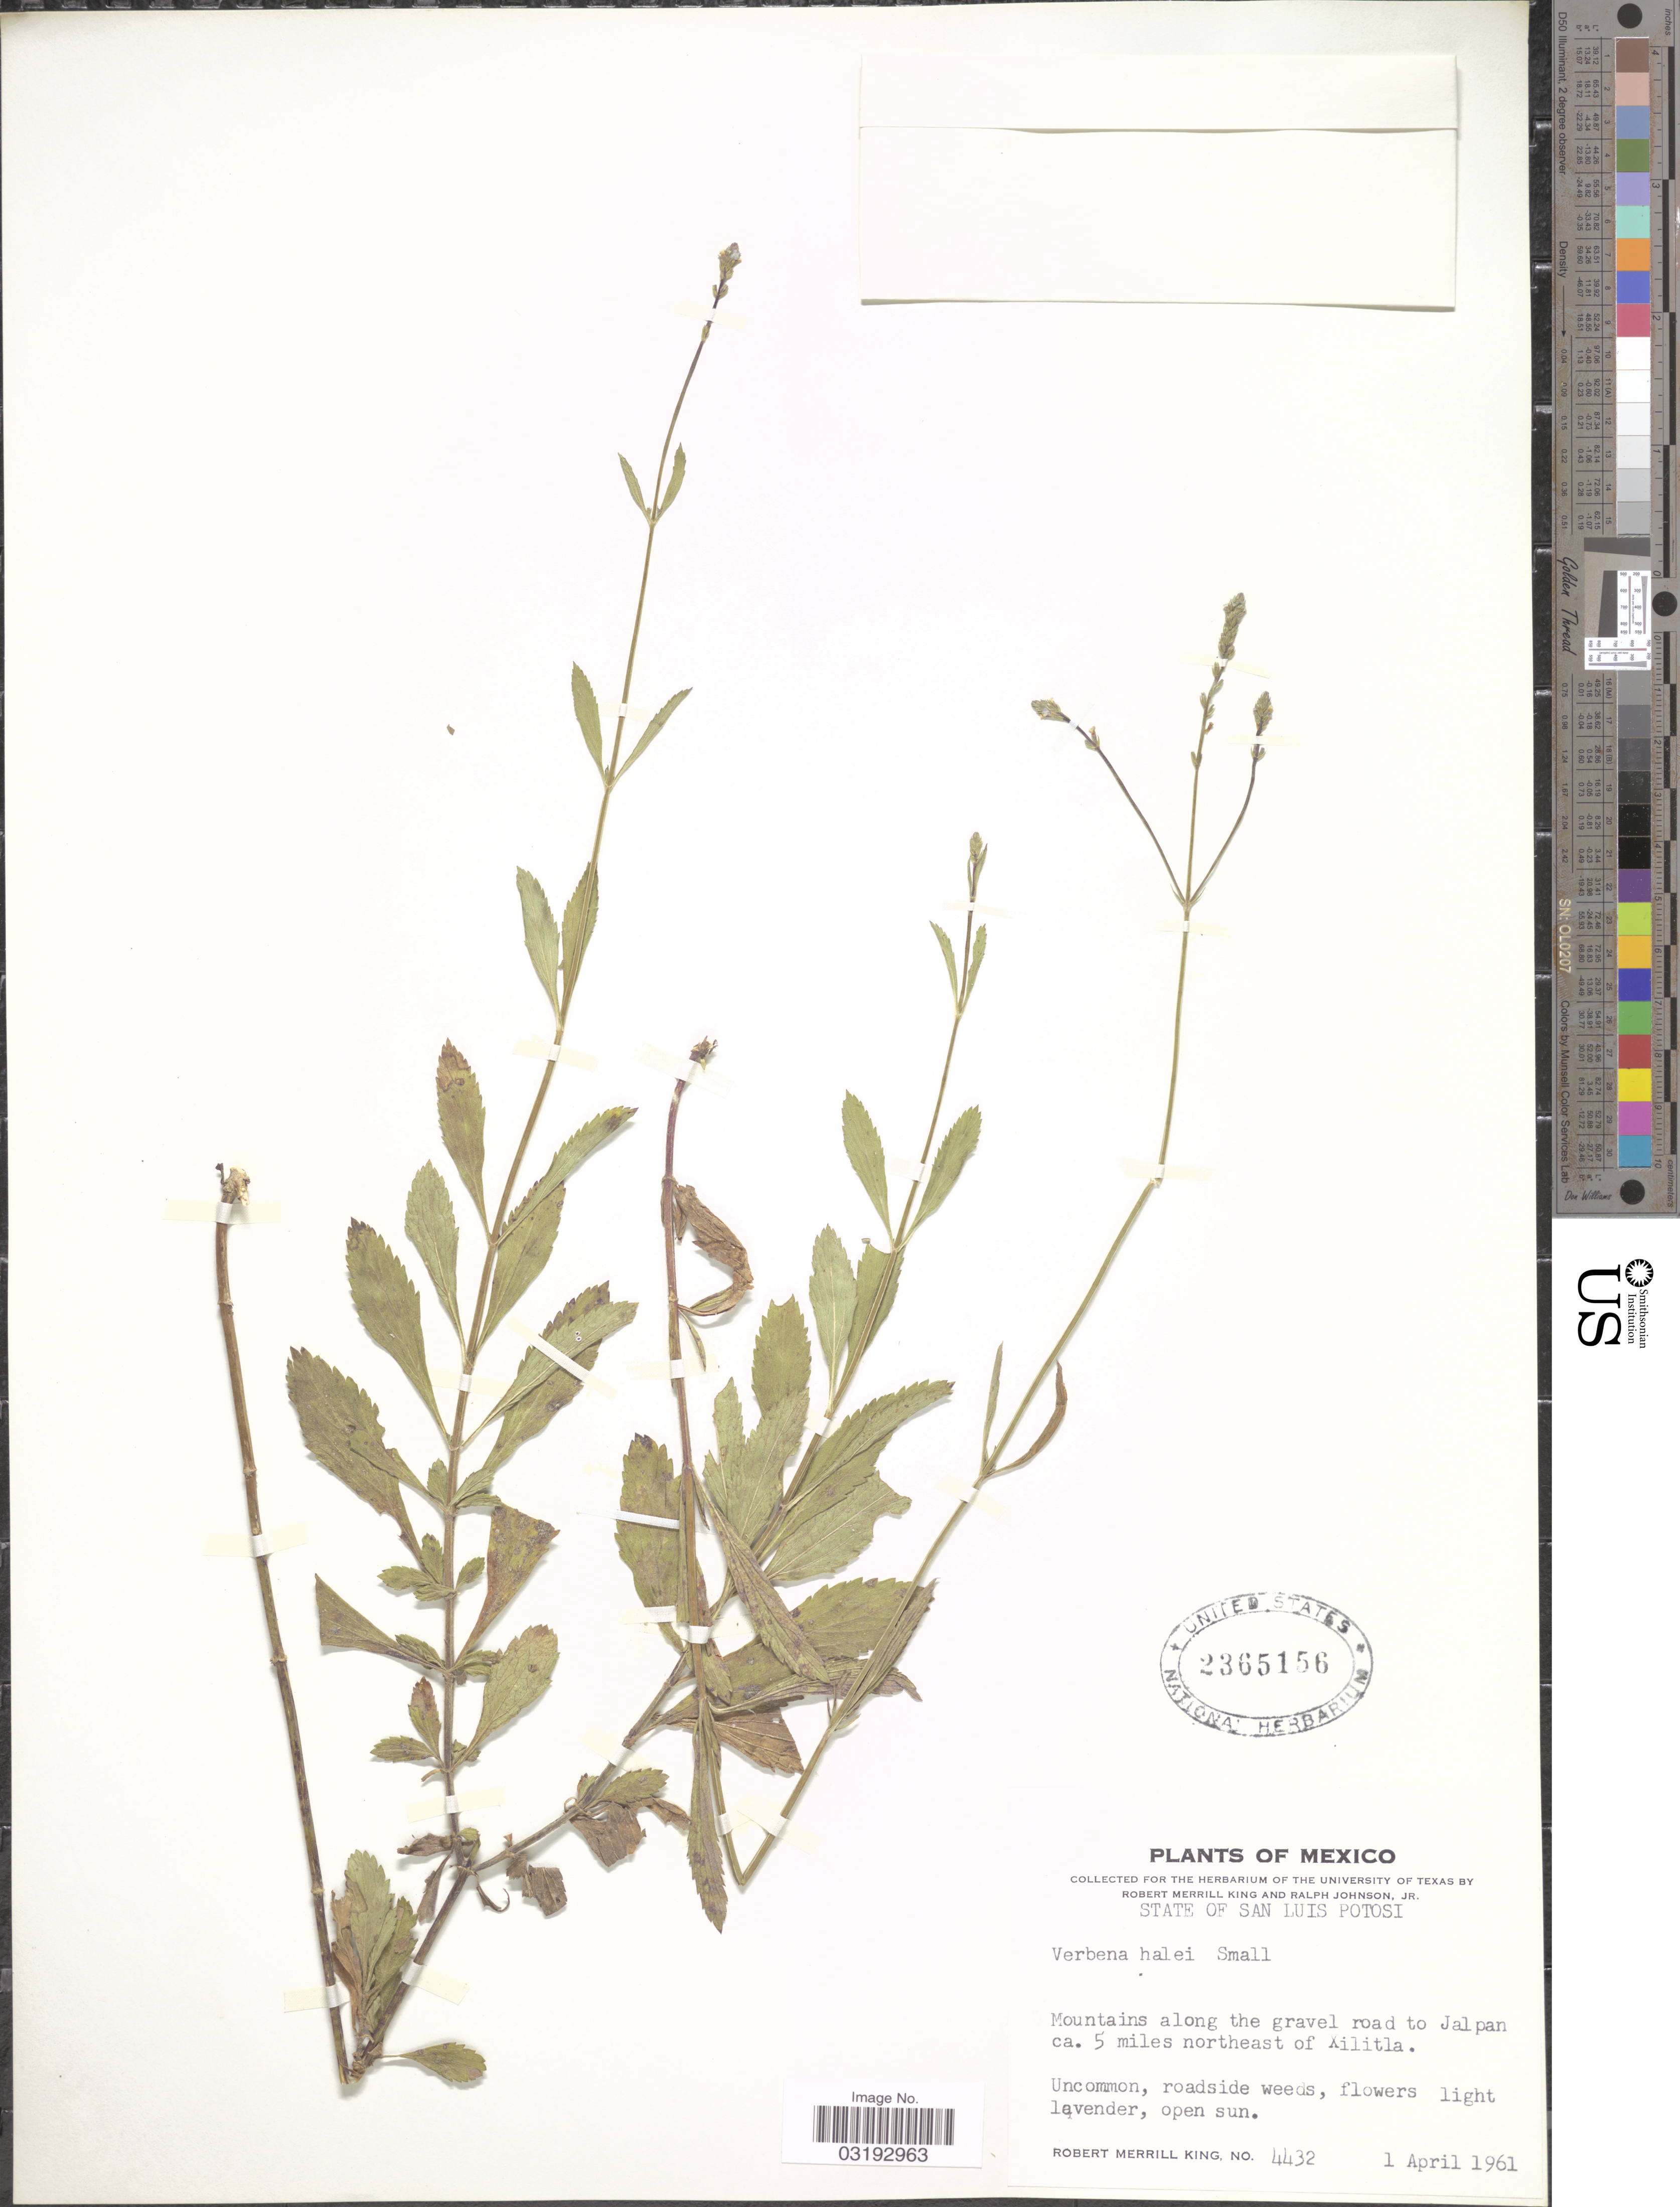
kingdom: Plantae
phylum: Tracheophyta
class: Magnoliopsida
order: Lamiales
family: Verbenaceae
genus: Verbena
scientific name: Verbena halei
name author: Small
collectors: R. M. King & R. Johnson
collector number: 4432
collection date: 1961-04-01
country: Mexico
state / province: San Luis Potosí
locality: Mountains along the gravel road to Jalpan ca. 5 miles northeast of Xilitla.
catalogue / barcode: US 2365156